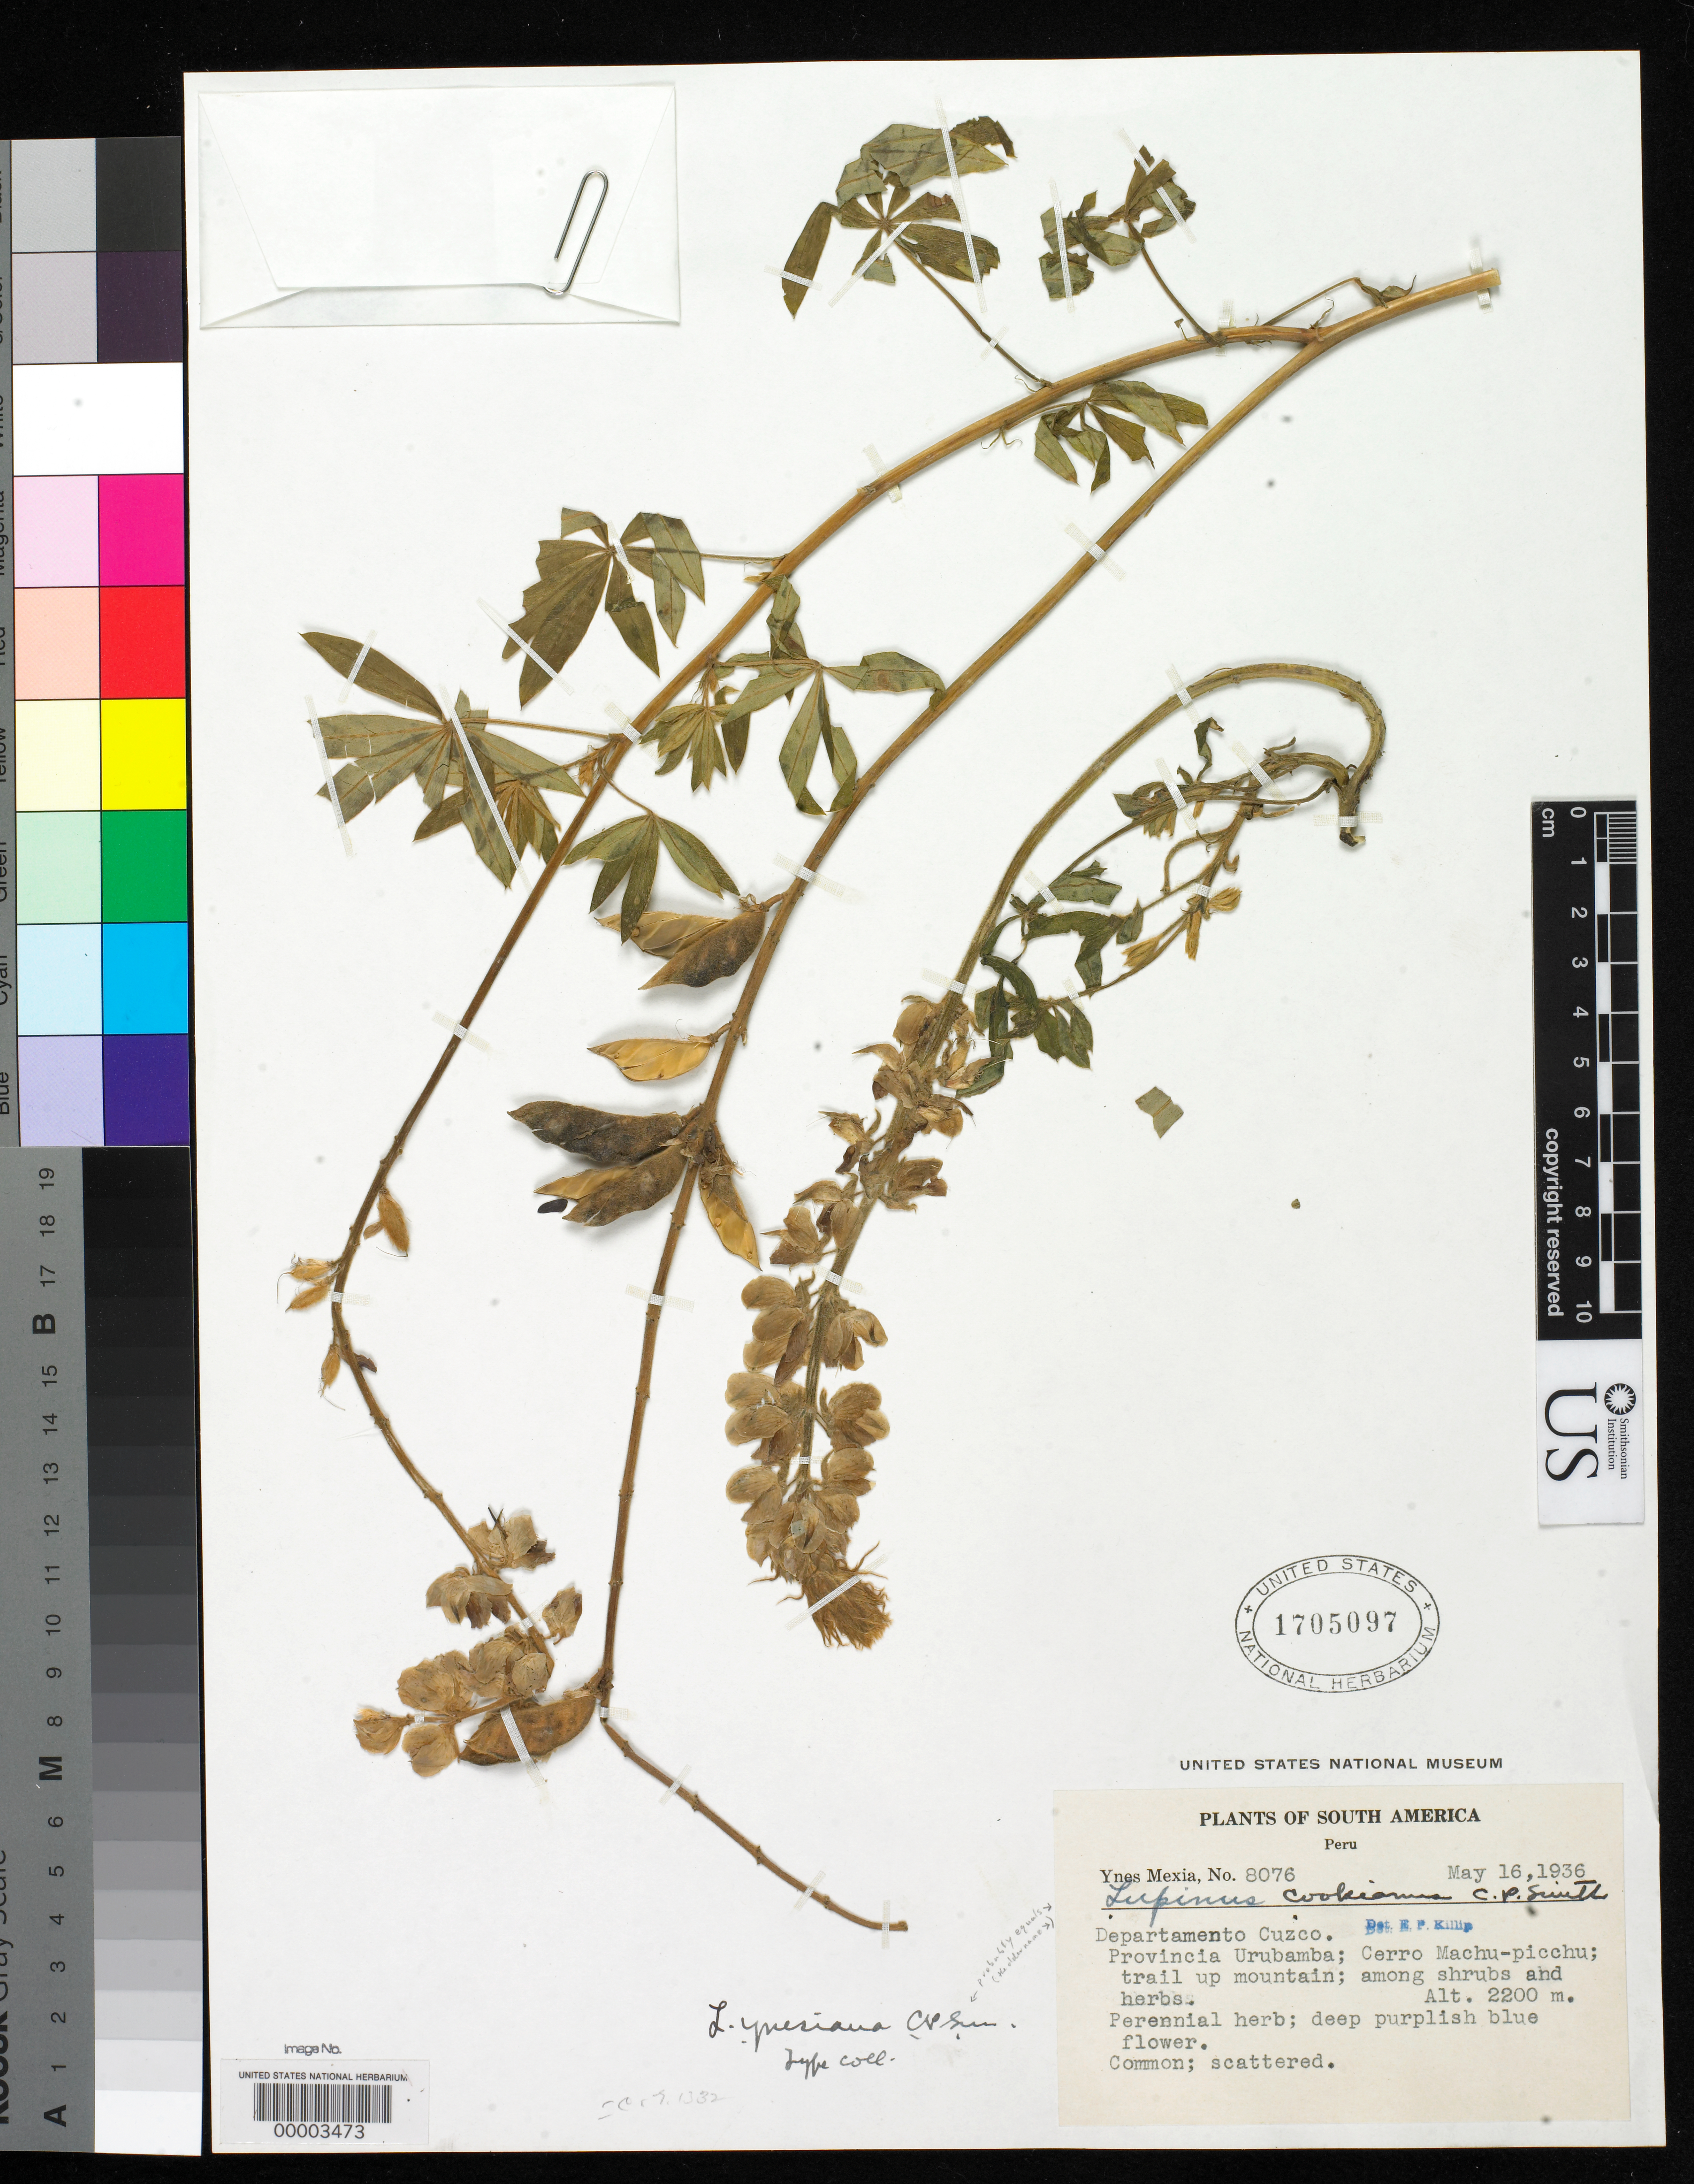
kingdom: Plantae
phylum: Tracheophyta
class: Magnoliopsida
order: Fabales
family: Fabaceae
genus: Lupinus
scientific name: Lupinus ynesiae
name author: C.P. Sm.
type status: Isotype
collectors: Y. Mexia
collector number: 8076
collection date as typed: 16 May 1936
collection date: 1936-05-16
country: Peru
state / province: Cusco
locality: Urubamba, Cerro Machu-Picchu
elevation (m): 2200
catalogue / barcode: US 1705097